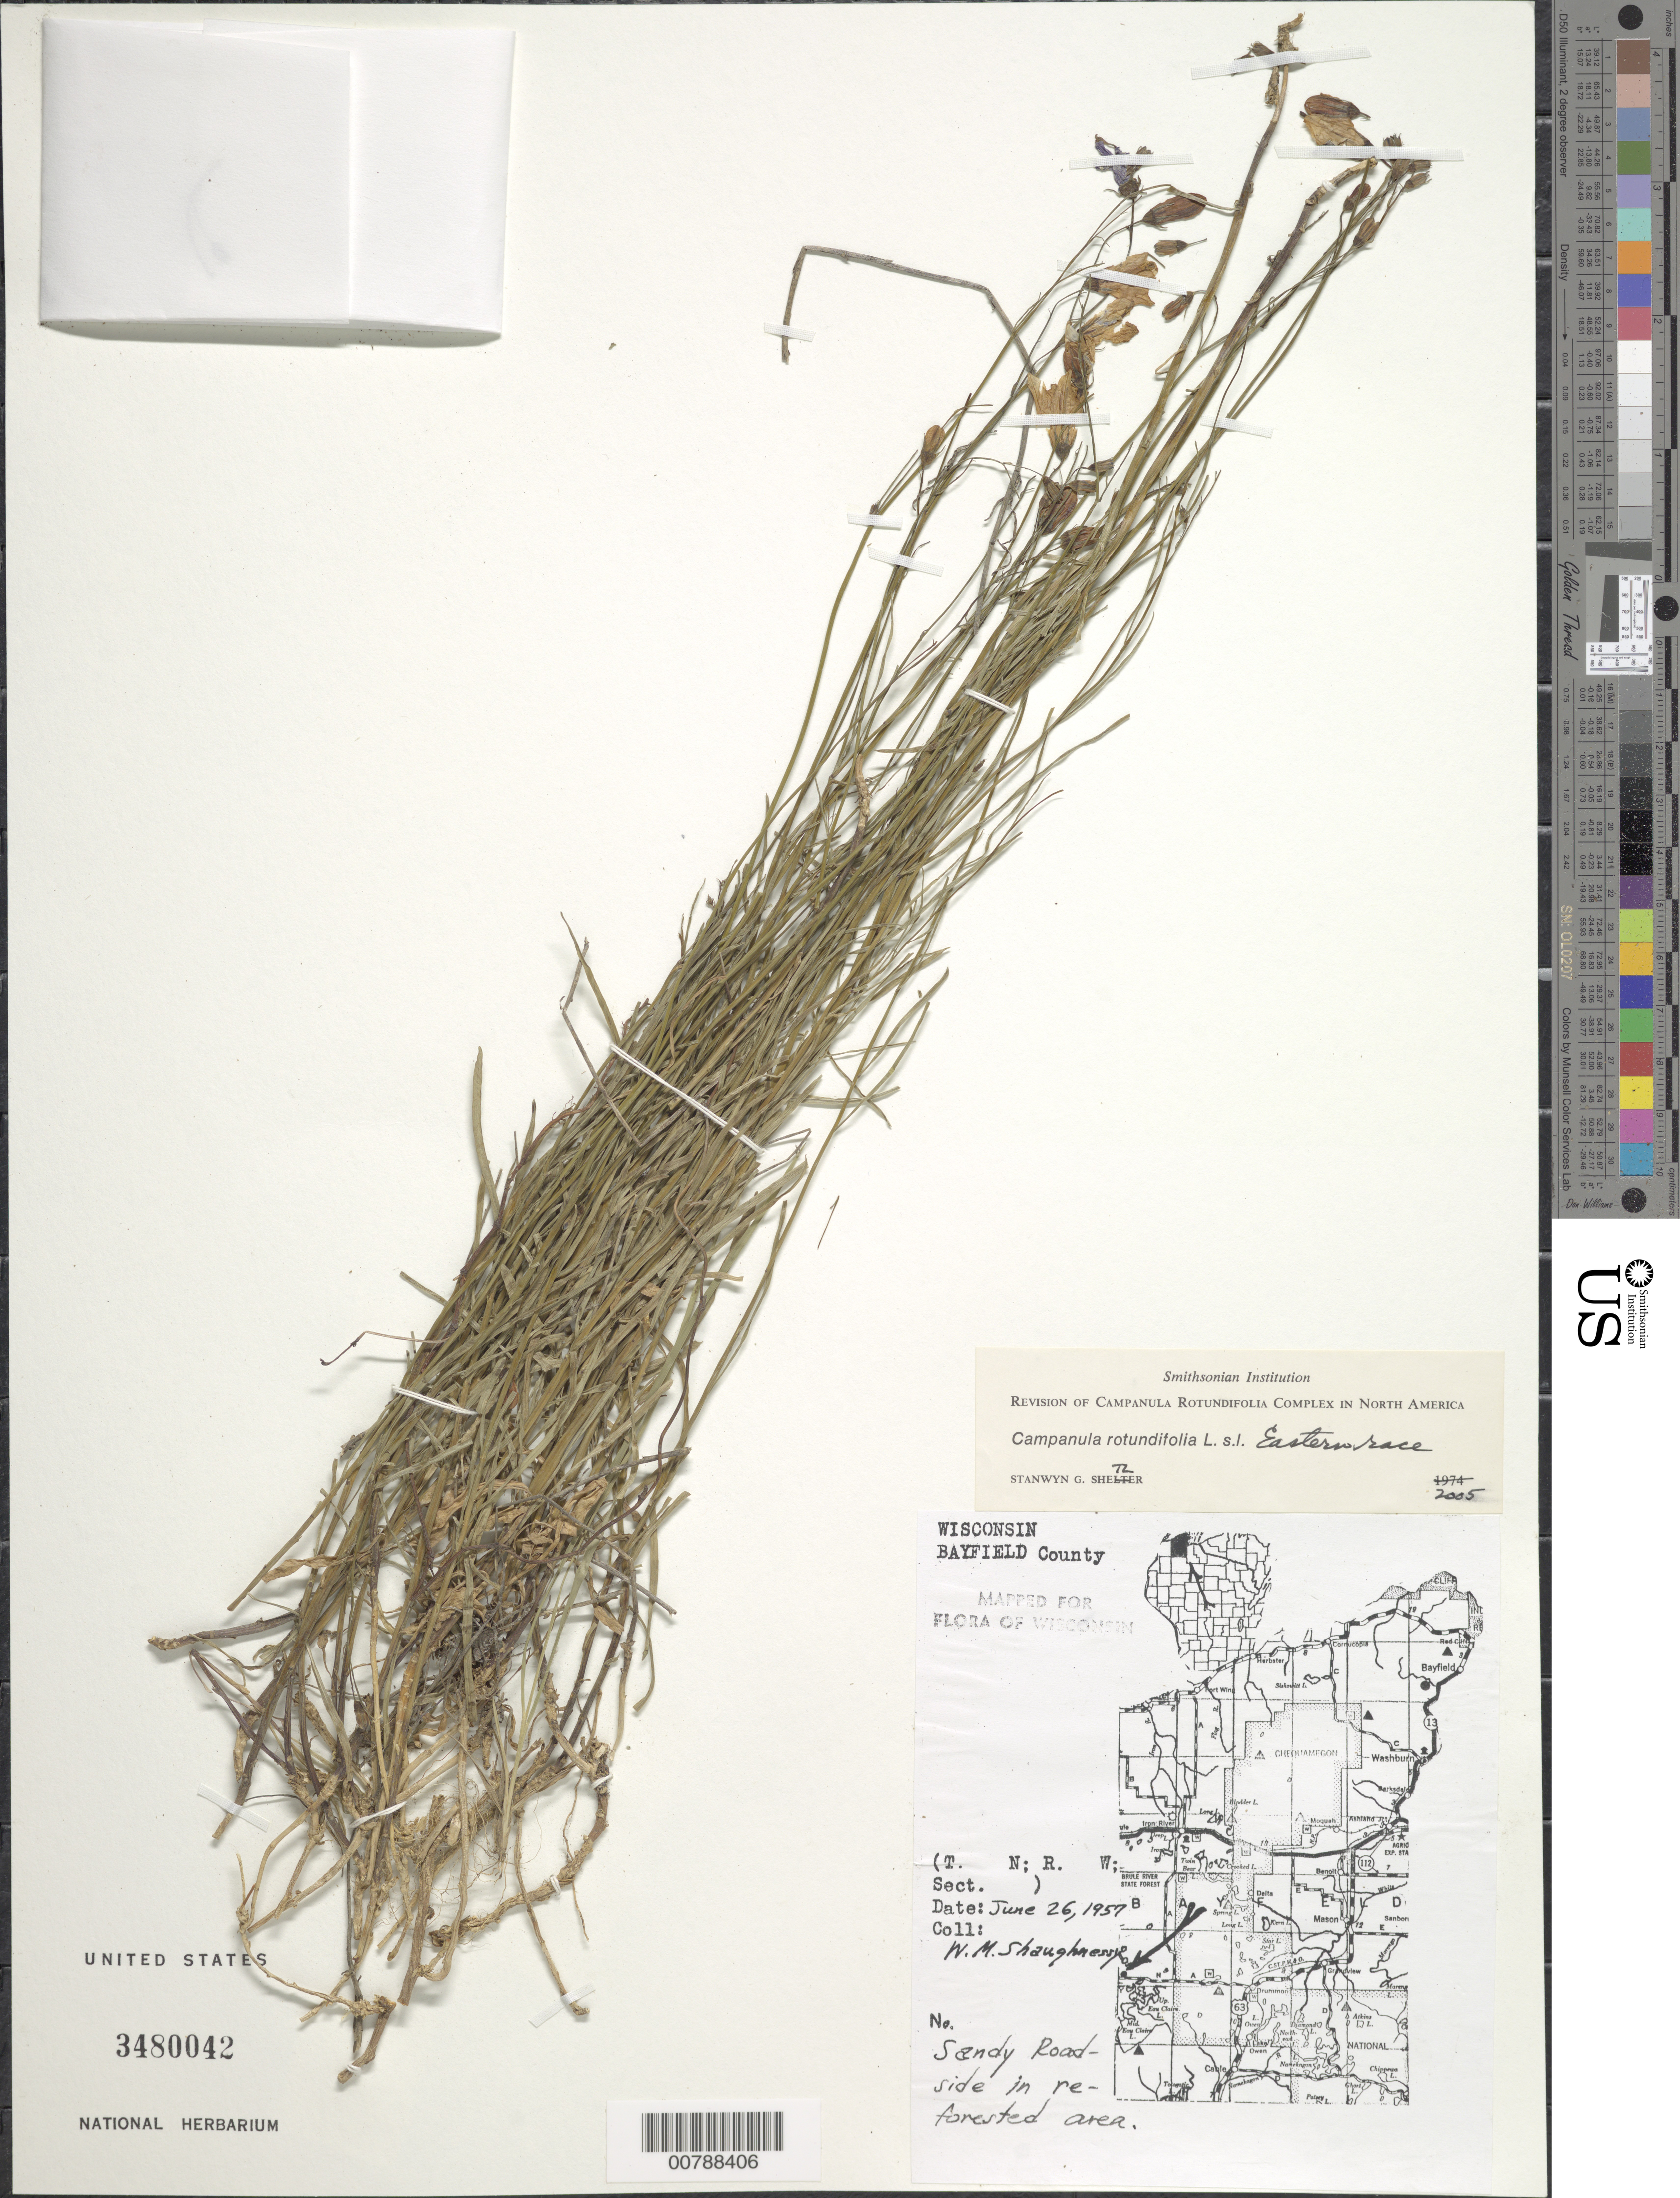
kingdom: Plantae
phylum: Tracheophyta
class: Magnoliopsida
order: Asterales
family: Campanulaceae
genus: Campanula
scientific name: Campanula rotundifolia L. Eastern race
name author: L.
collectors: W. Shaughnessy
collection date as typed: June 26, 1957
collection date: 1957-06-26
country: United States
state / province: Wisconsin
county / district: Bayfield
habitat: Sandy roadside in reforested area.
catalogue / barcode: US 3480042